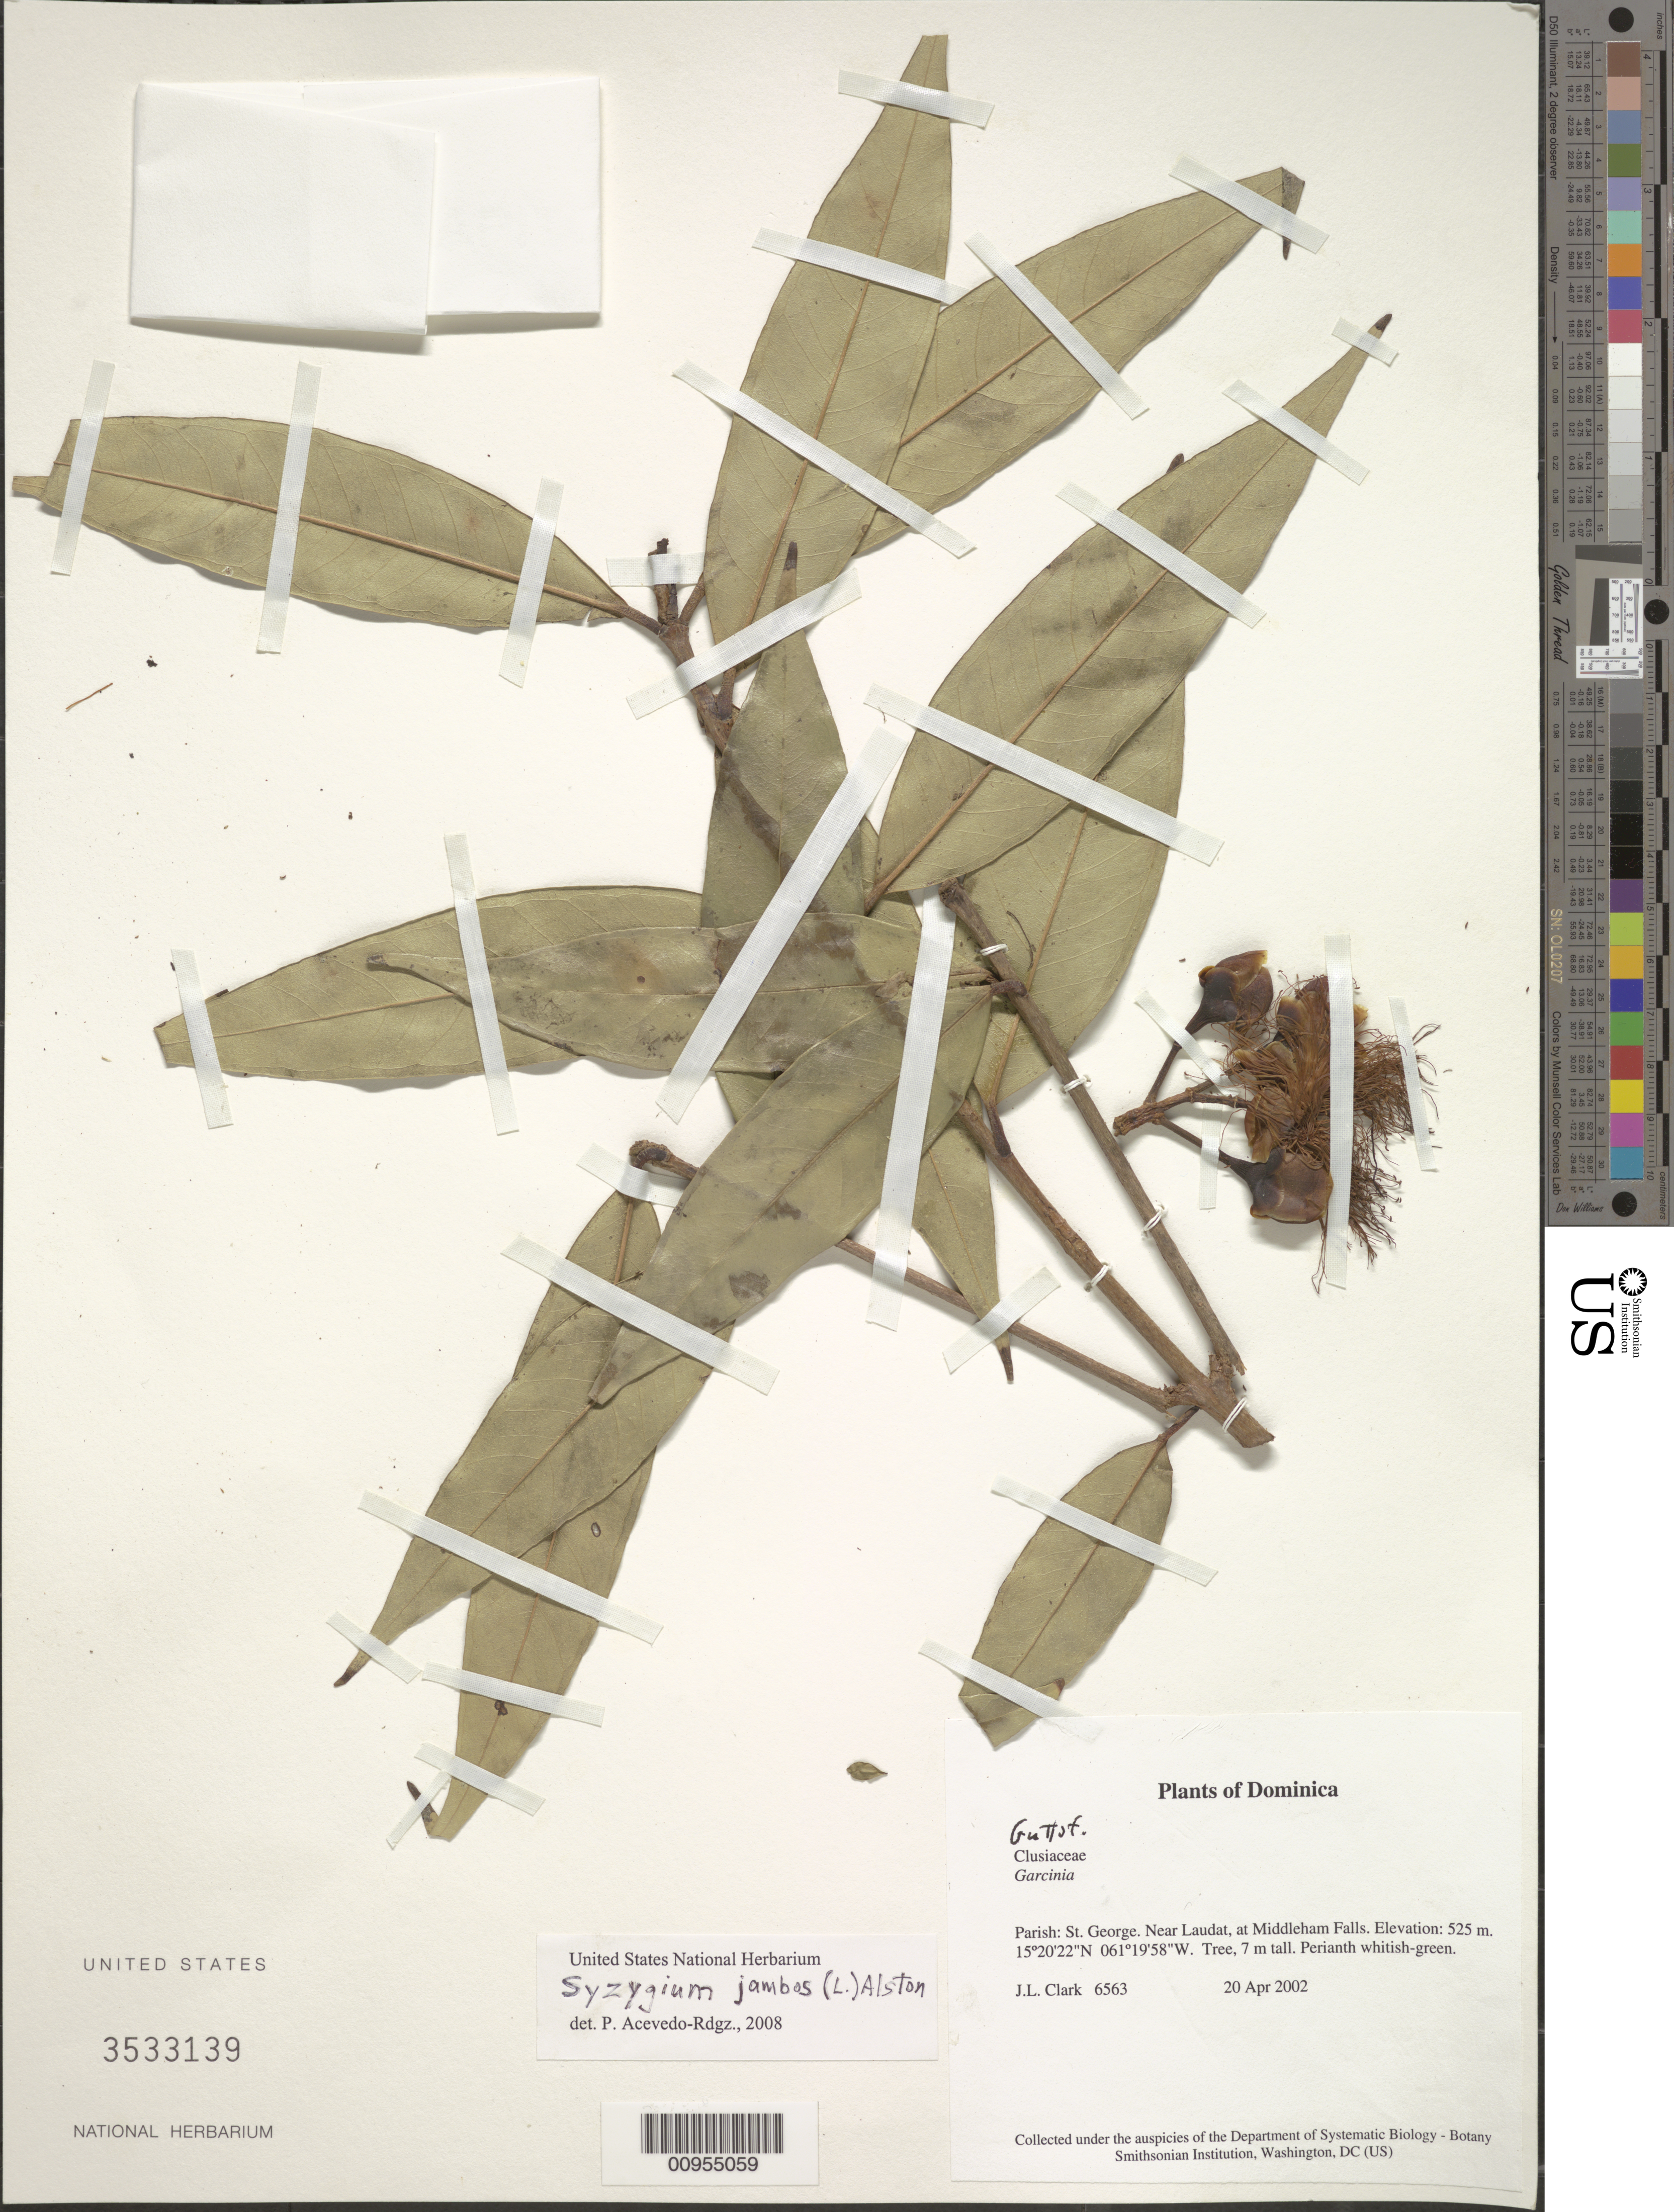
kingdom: Plantae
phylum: Tracheophyta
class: Magnoliopsida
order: Myrtales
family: Myrtaceae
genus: Syzygium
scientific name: Syzygium jambos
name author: (L.) Alston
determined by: Acevedo-Rodríguez, P., (BOT), Smithsonian Institution - National Museum of Natural History (UNITED STATES)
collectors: J. L. Clark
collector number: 6563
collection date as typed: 20 Apr 2002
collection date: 2002-04-20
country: Dominica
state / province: St. George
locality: Near Laudat, at Middleham Falls.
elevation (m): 525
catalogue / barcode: US 3533139